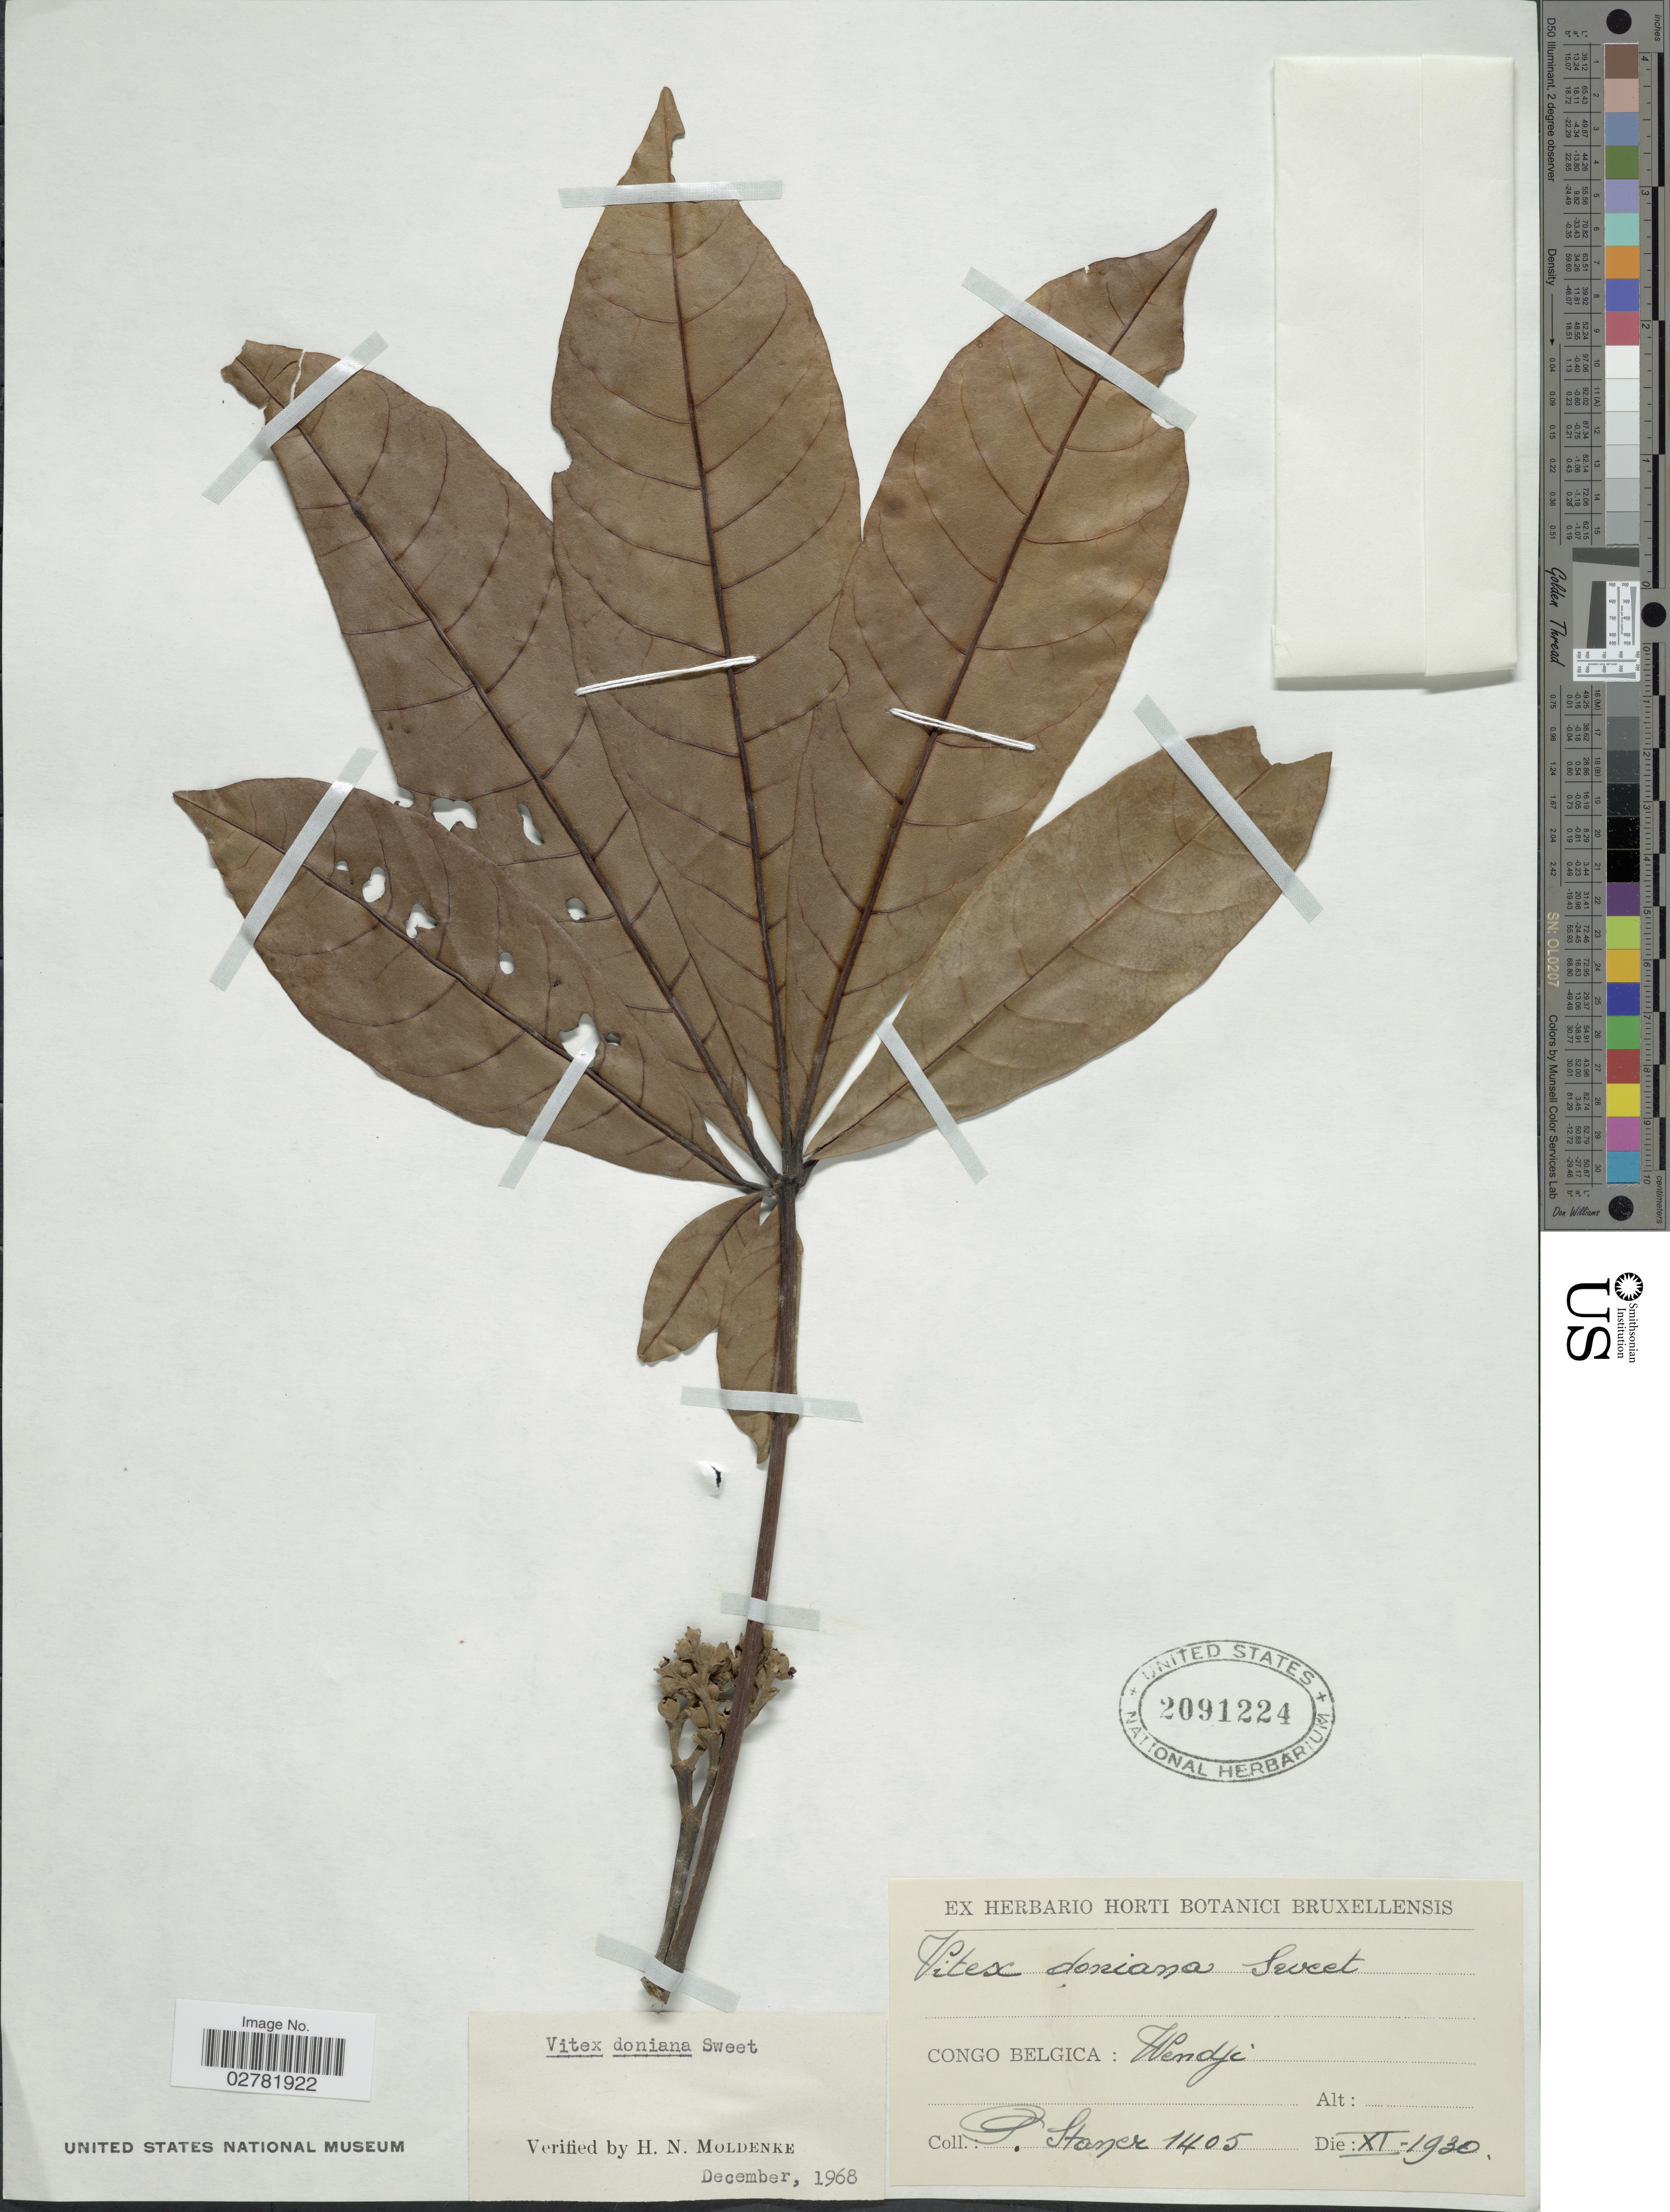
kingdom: Plantae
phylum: Tracheophyta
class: Magnoliopsida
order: Lamiales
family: Lamiaceae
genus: Vitex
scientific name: Vitex doniana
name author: Sweet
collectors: P. J. Staner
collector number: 1405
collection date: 1930-11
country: Congo, Democratic Republic of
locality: Congo Belgica. Wendji.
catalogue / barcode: US 2091224